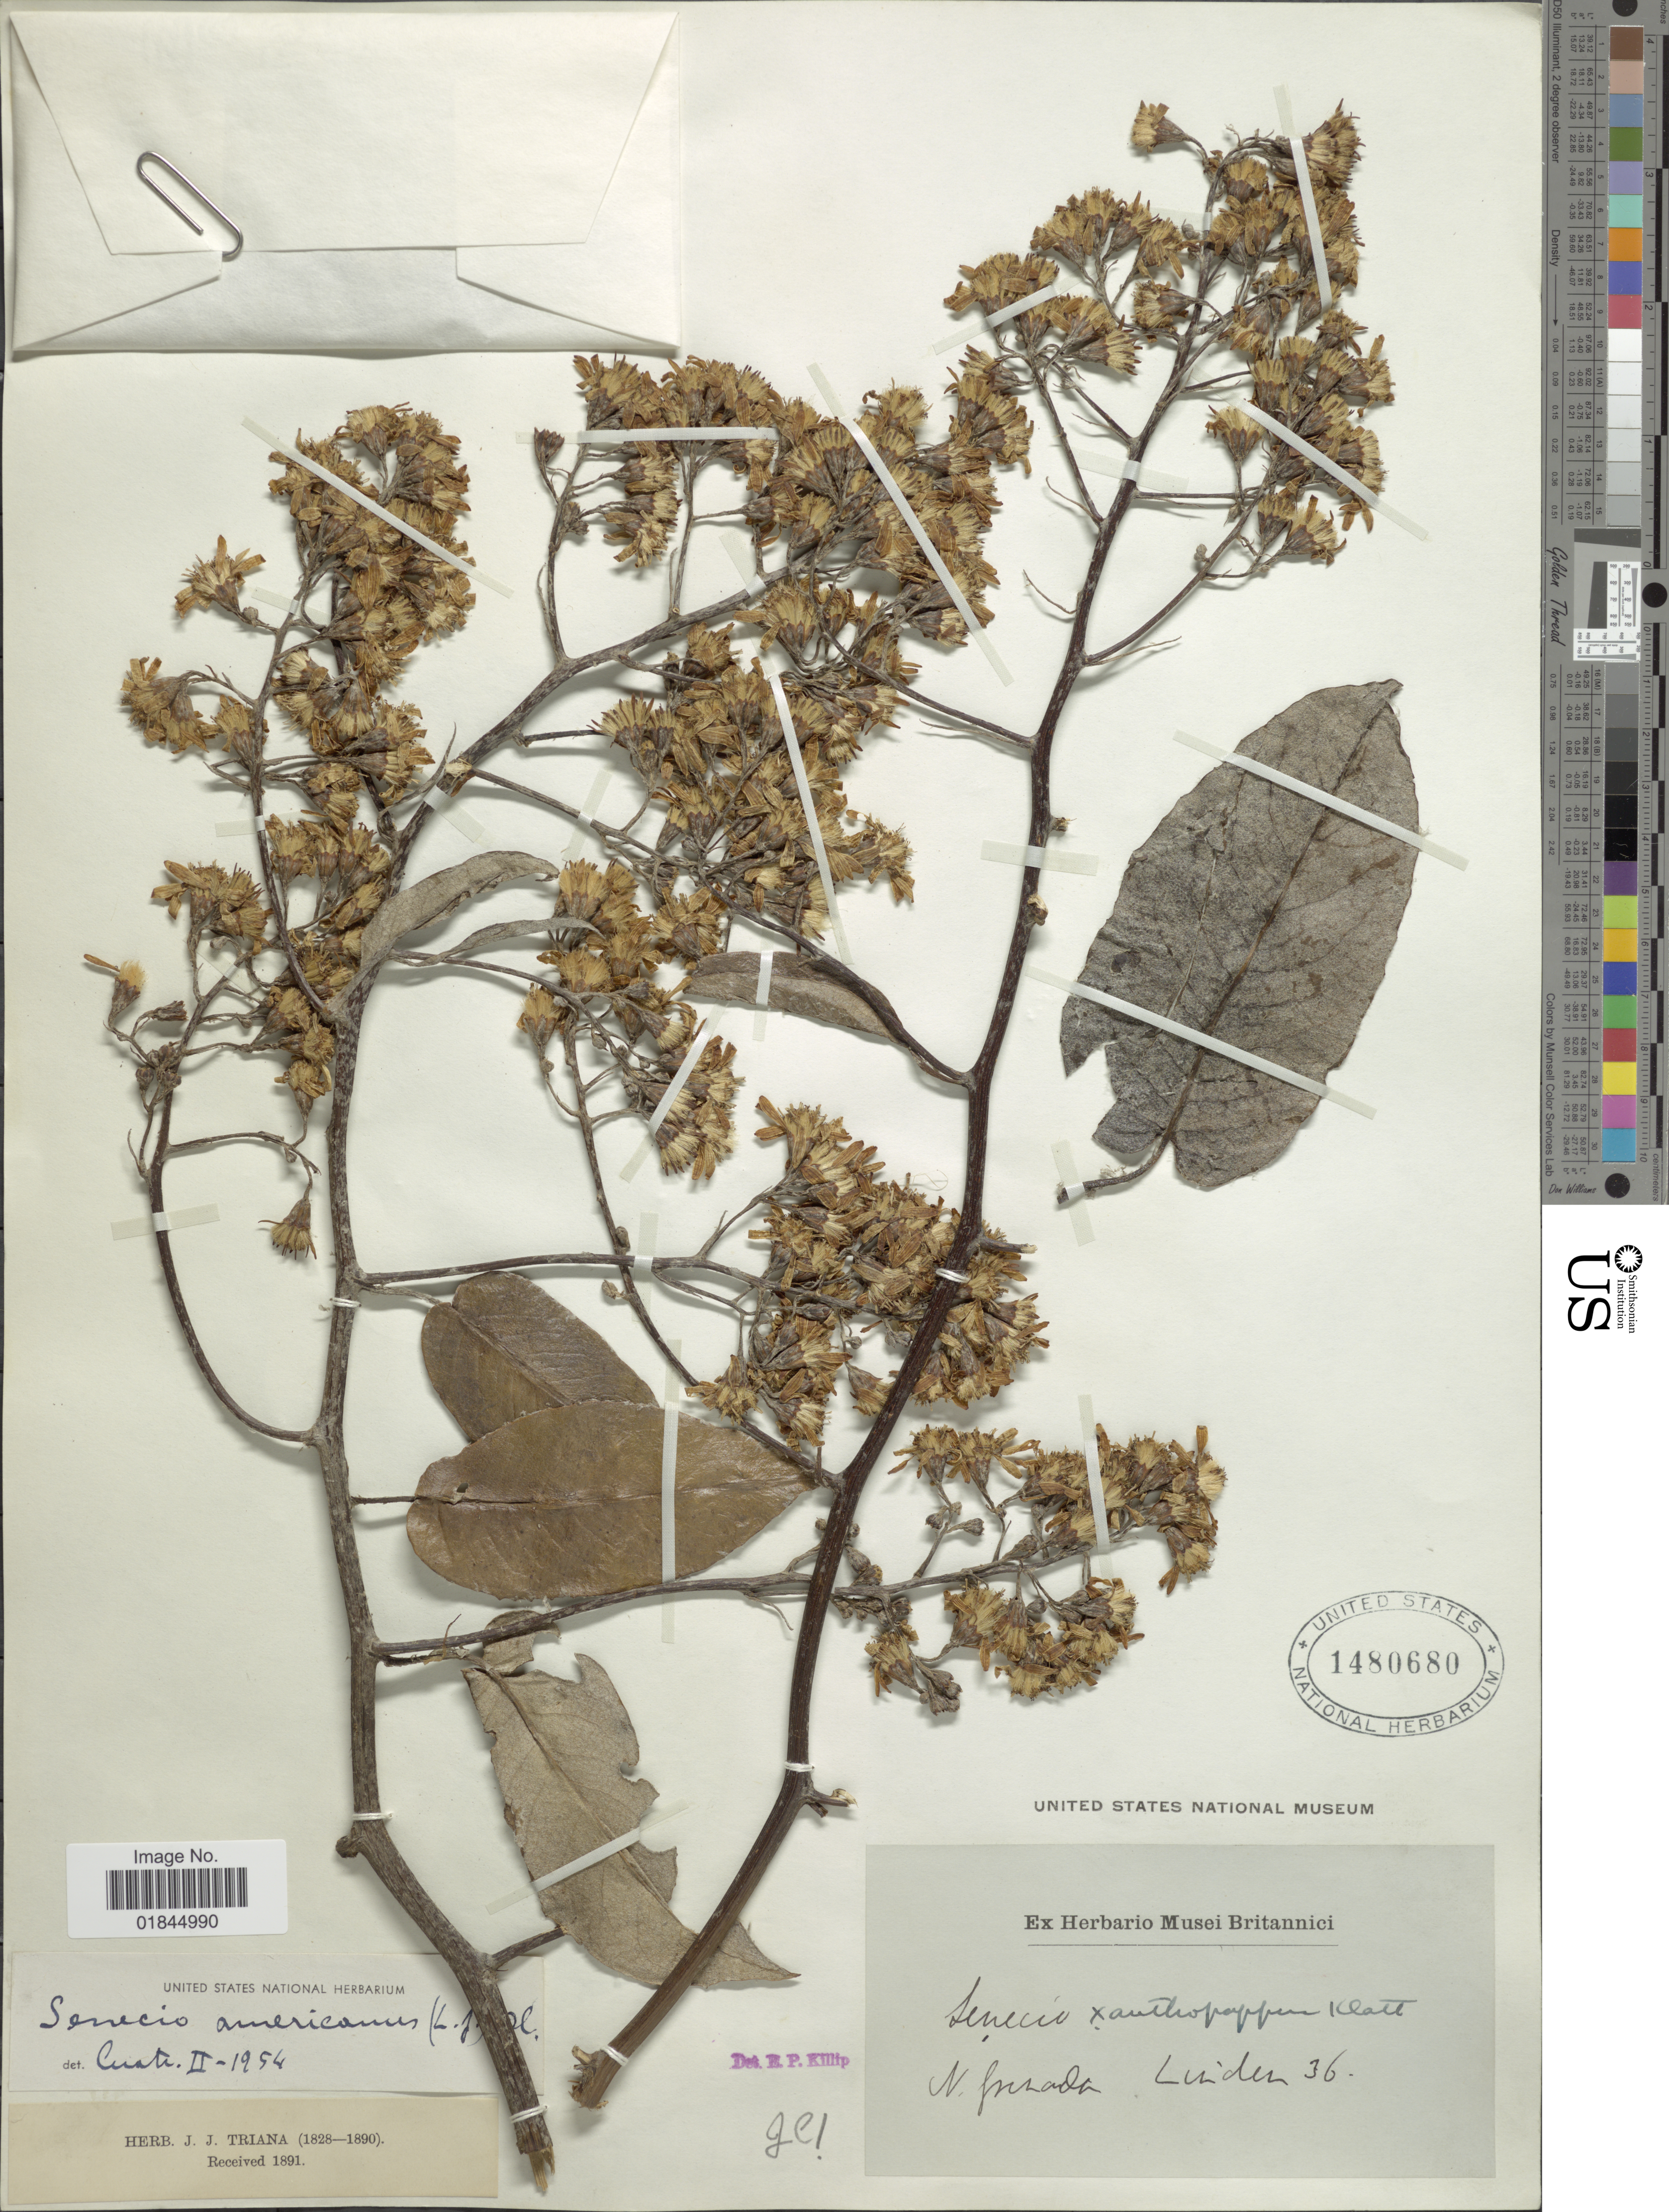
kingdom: Plantae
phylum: Tracheophyta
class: Magnoliopsida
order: Asterales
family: Asteraceae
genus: Pentacalia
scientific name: Pentacalia americana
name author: (L. f.) Cuatrec.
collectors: -- Linden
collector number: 36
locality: N. Grenada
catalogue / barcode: US 1480680